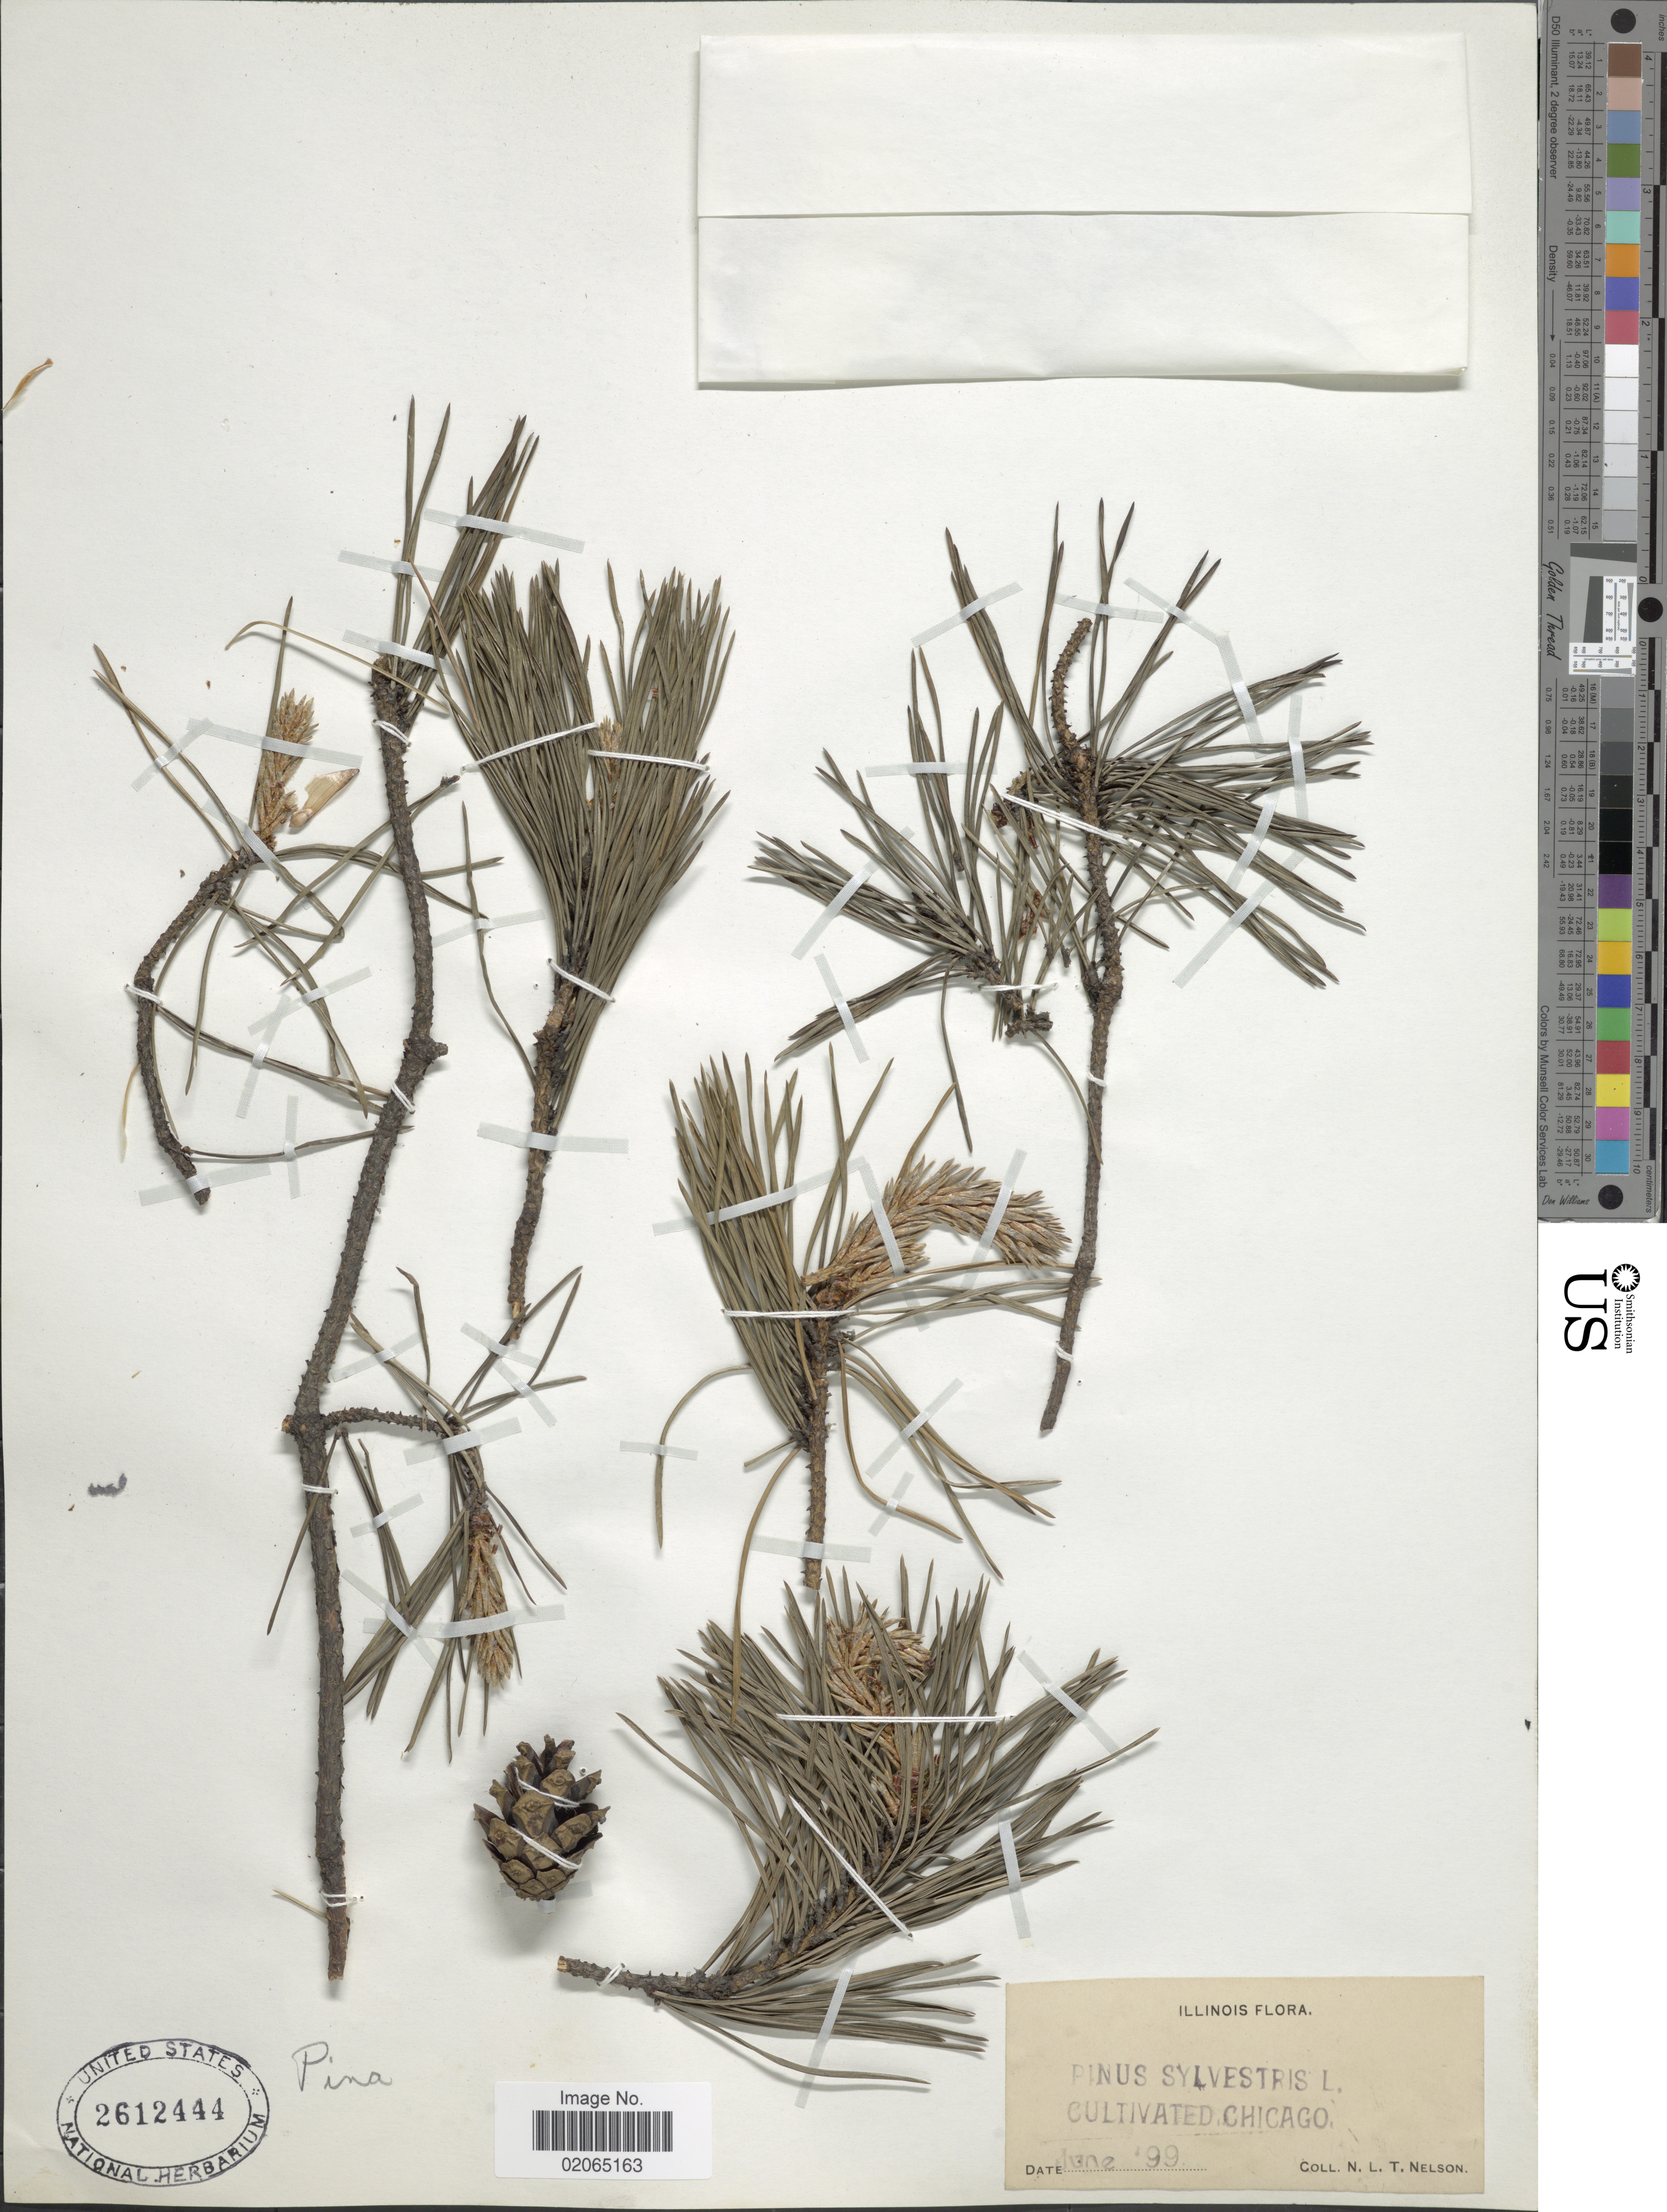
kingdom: Plantae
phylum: Tracheophyta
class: Pinopsida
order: Pinales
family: Pinaceae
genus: Pinus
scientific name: Pinus sylvestris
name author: L.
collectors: N. L. T. Nelson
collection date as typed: Transcribed d/m/y: /6/99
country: United States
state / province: Illinois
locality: Cultivated Chicago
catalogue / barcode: US 2612444